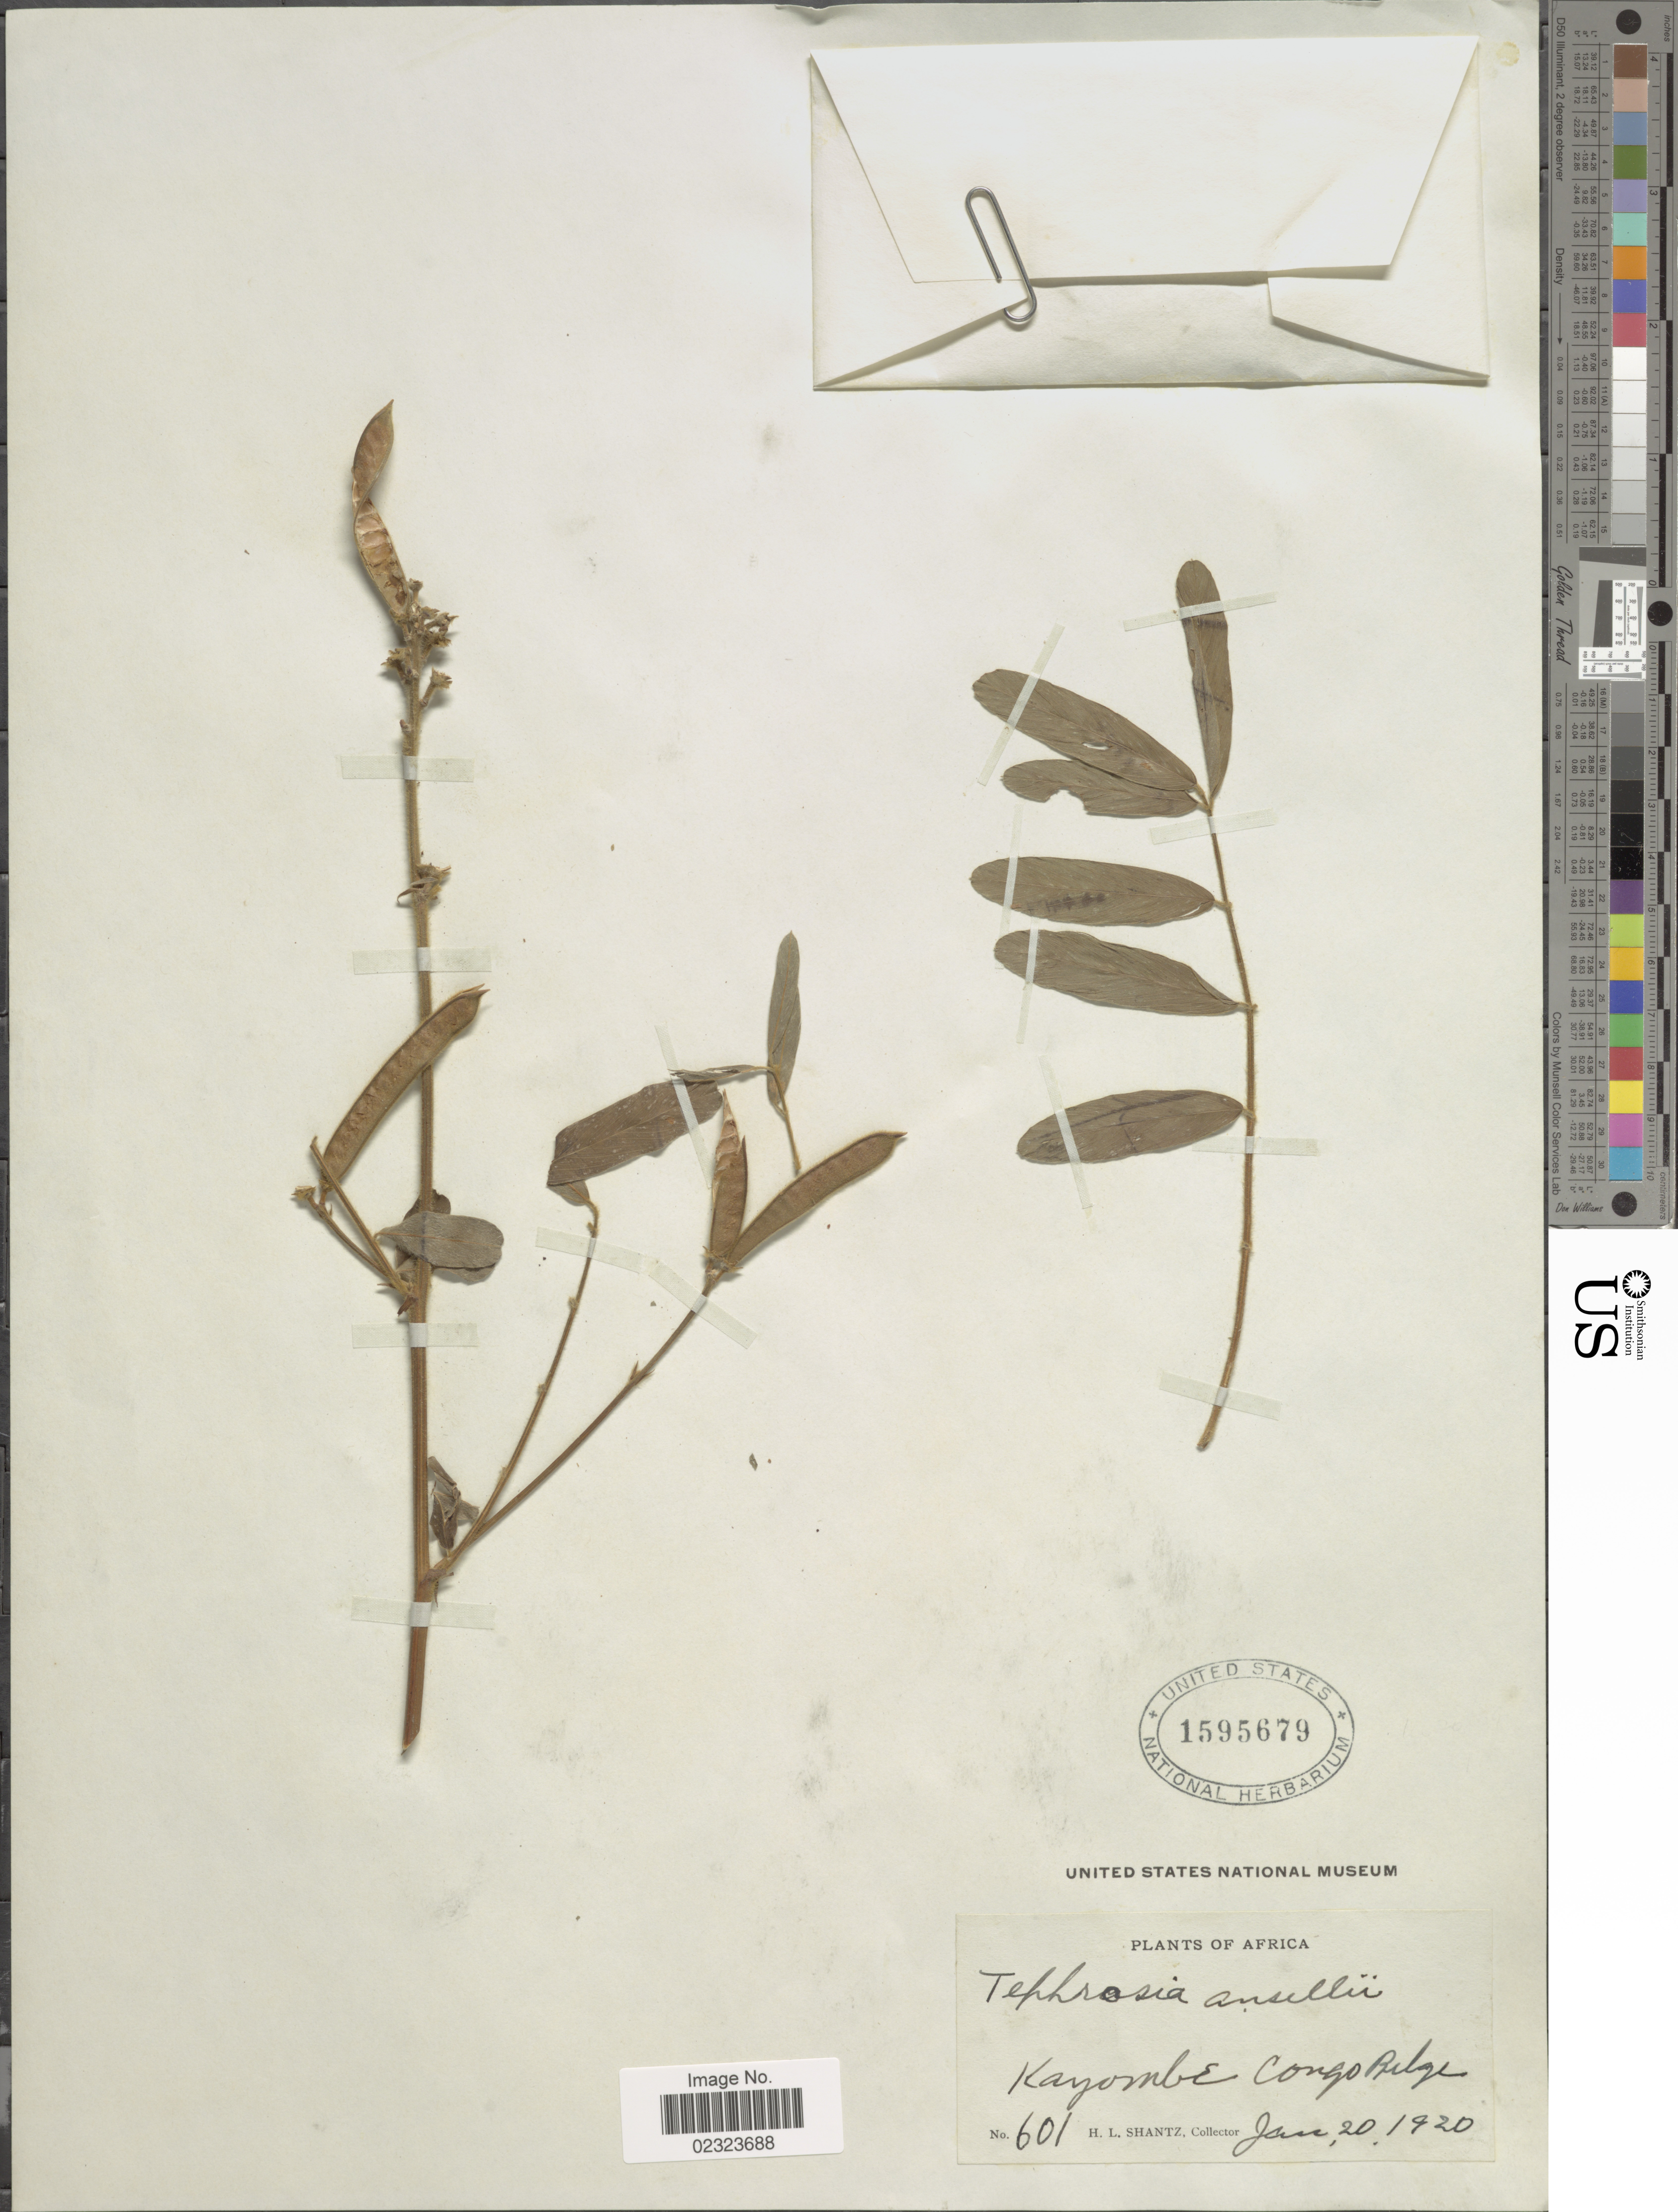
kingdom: Plantae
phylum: Tracheophyta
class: Magnoliopsida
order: Fabales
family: Fabaceae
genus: Tephrosia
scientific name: Tephrosia platycarpa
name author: Guill. & Perr.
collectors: H. Shantz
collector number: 601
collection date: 1920-01-20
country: Congo, Democratic Republic of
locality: Africa, Kayombe Congo Belge.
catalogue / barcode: US 1595679